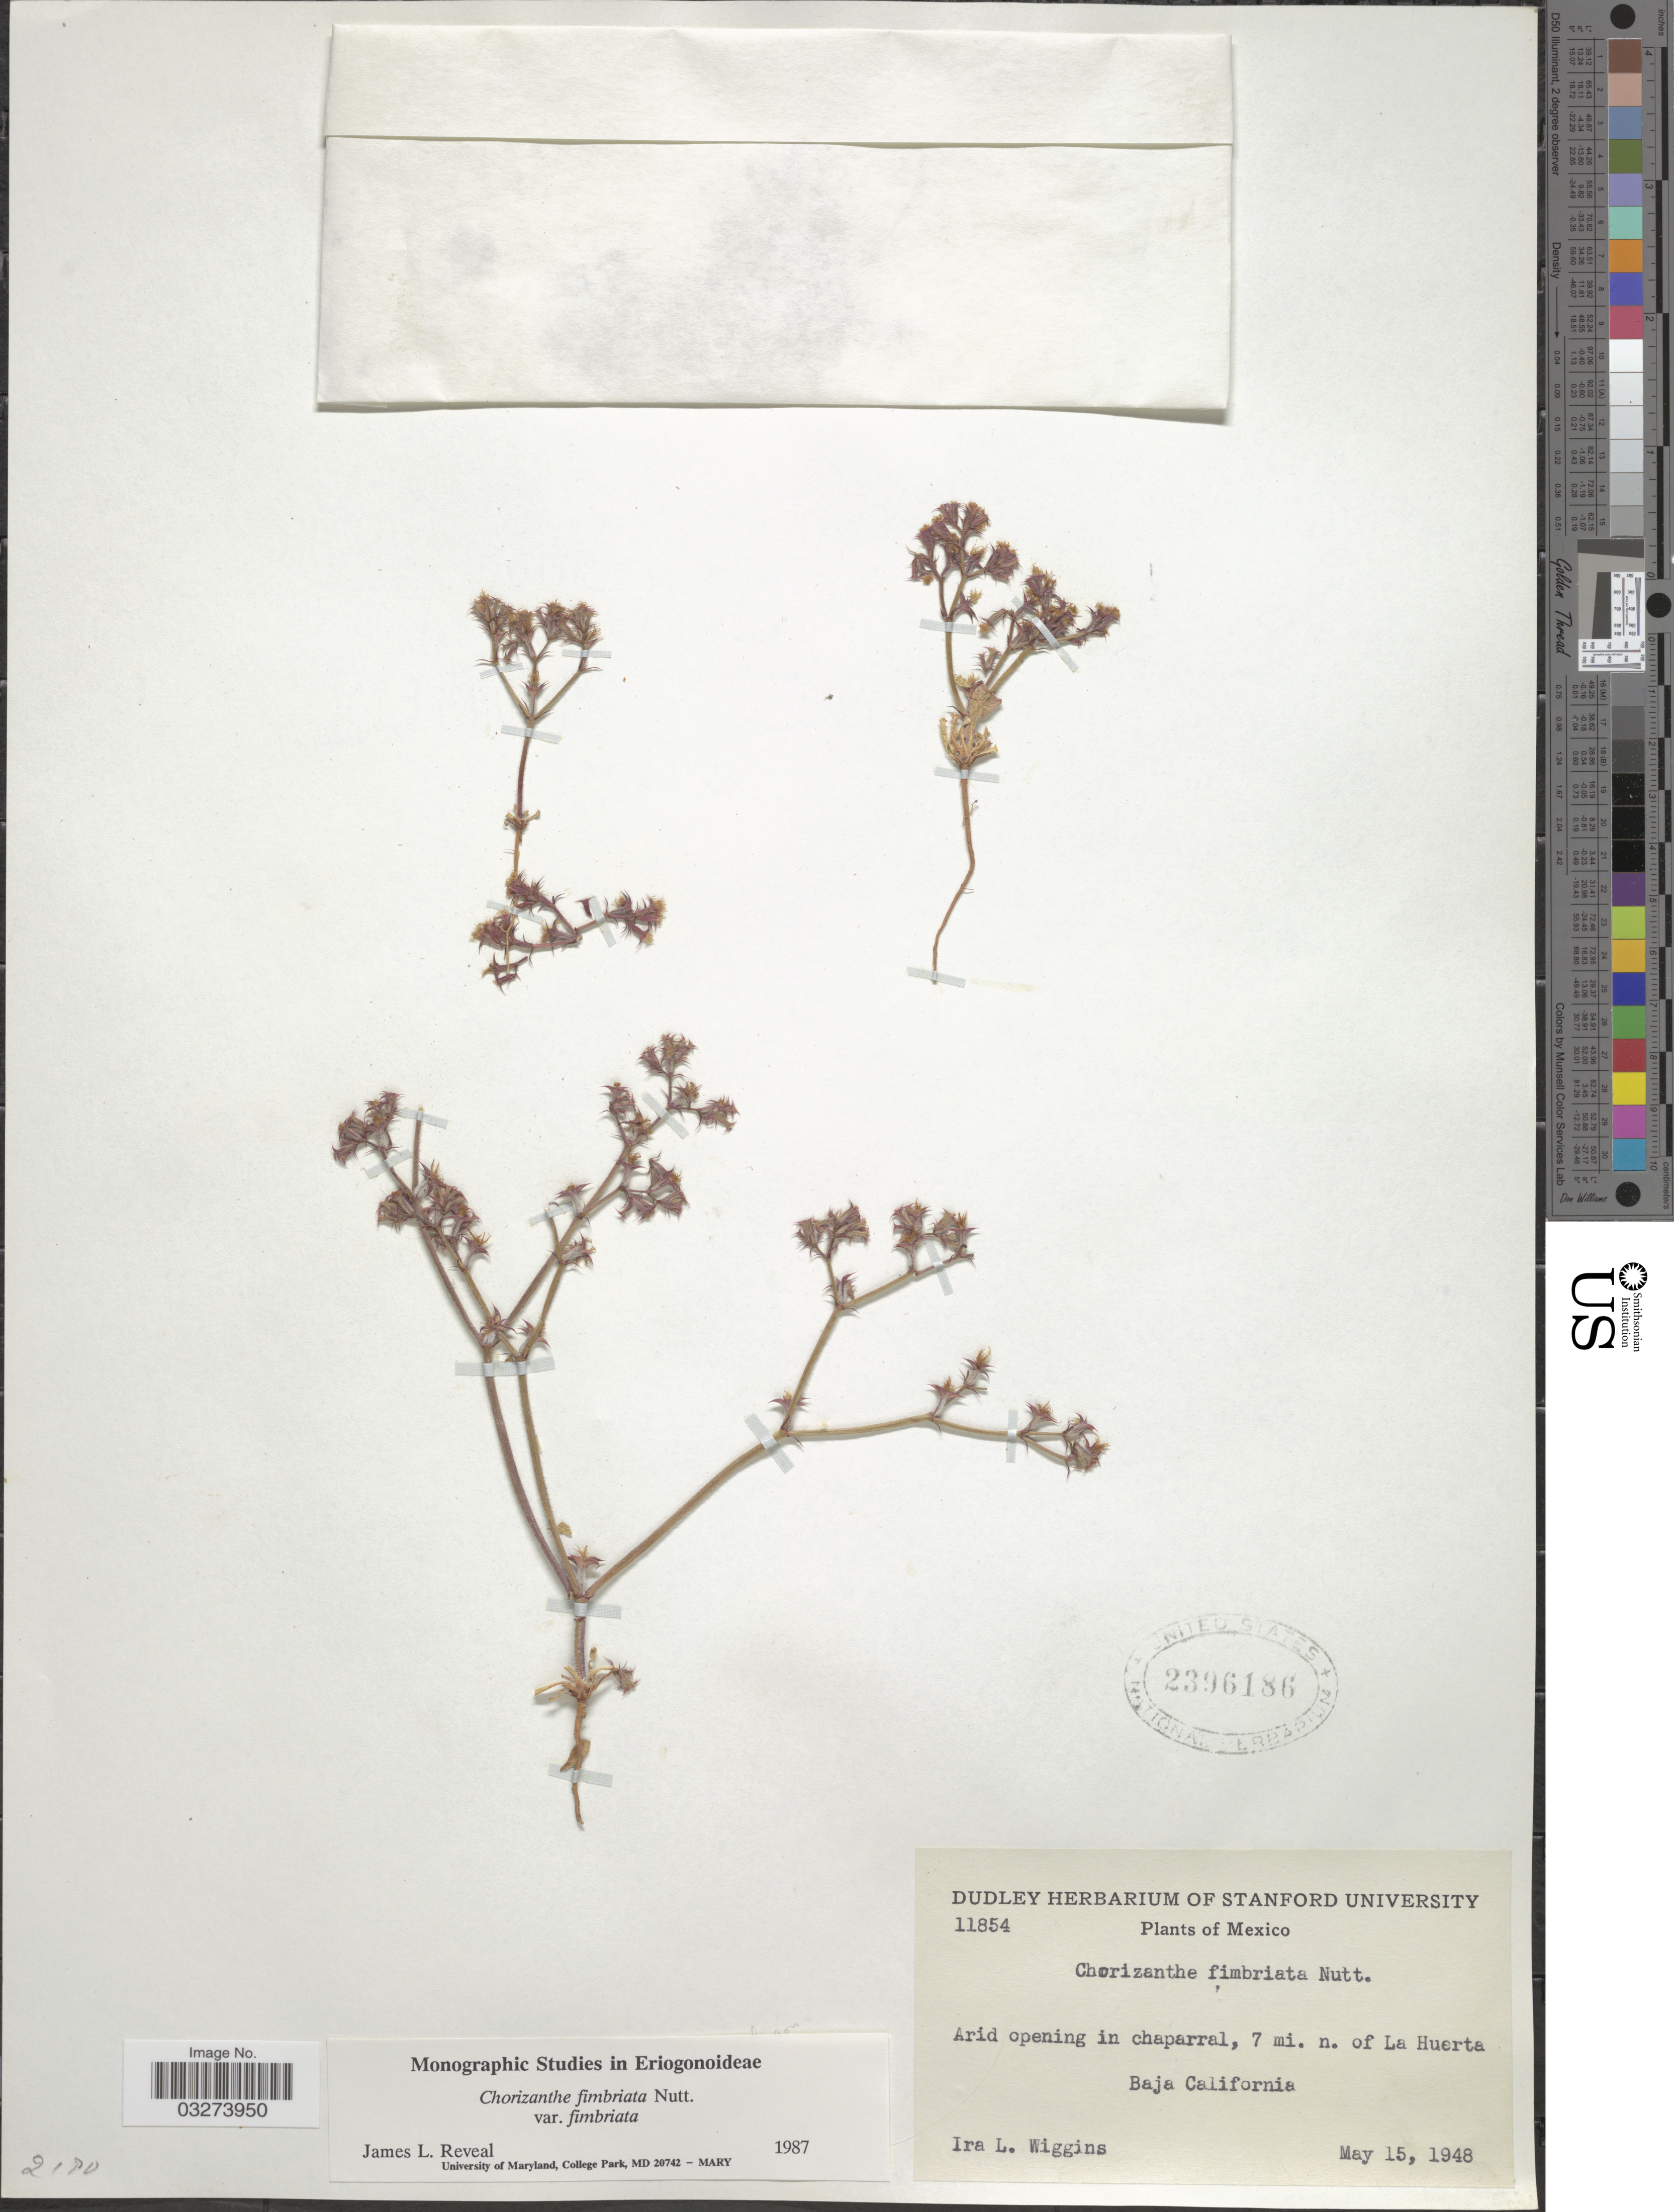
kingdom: Plantae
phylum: Tracheophyta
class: Magnoliopsida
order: Caryophyllales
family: Polygonaceae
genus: Chorizanthe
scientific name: Chorizanthe fimbriata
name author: Nutt.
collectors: I. L. Wiggins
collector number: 11854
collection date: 1948-05-15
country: Mexico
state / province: Baja California Norte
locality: Arid opening in chaparral, 7 mi. n. of La Huerta.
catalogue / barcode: US 2396186